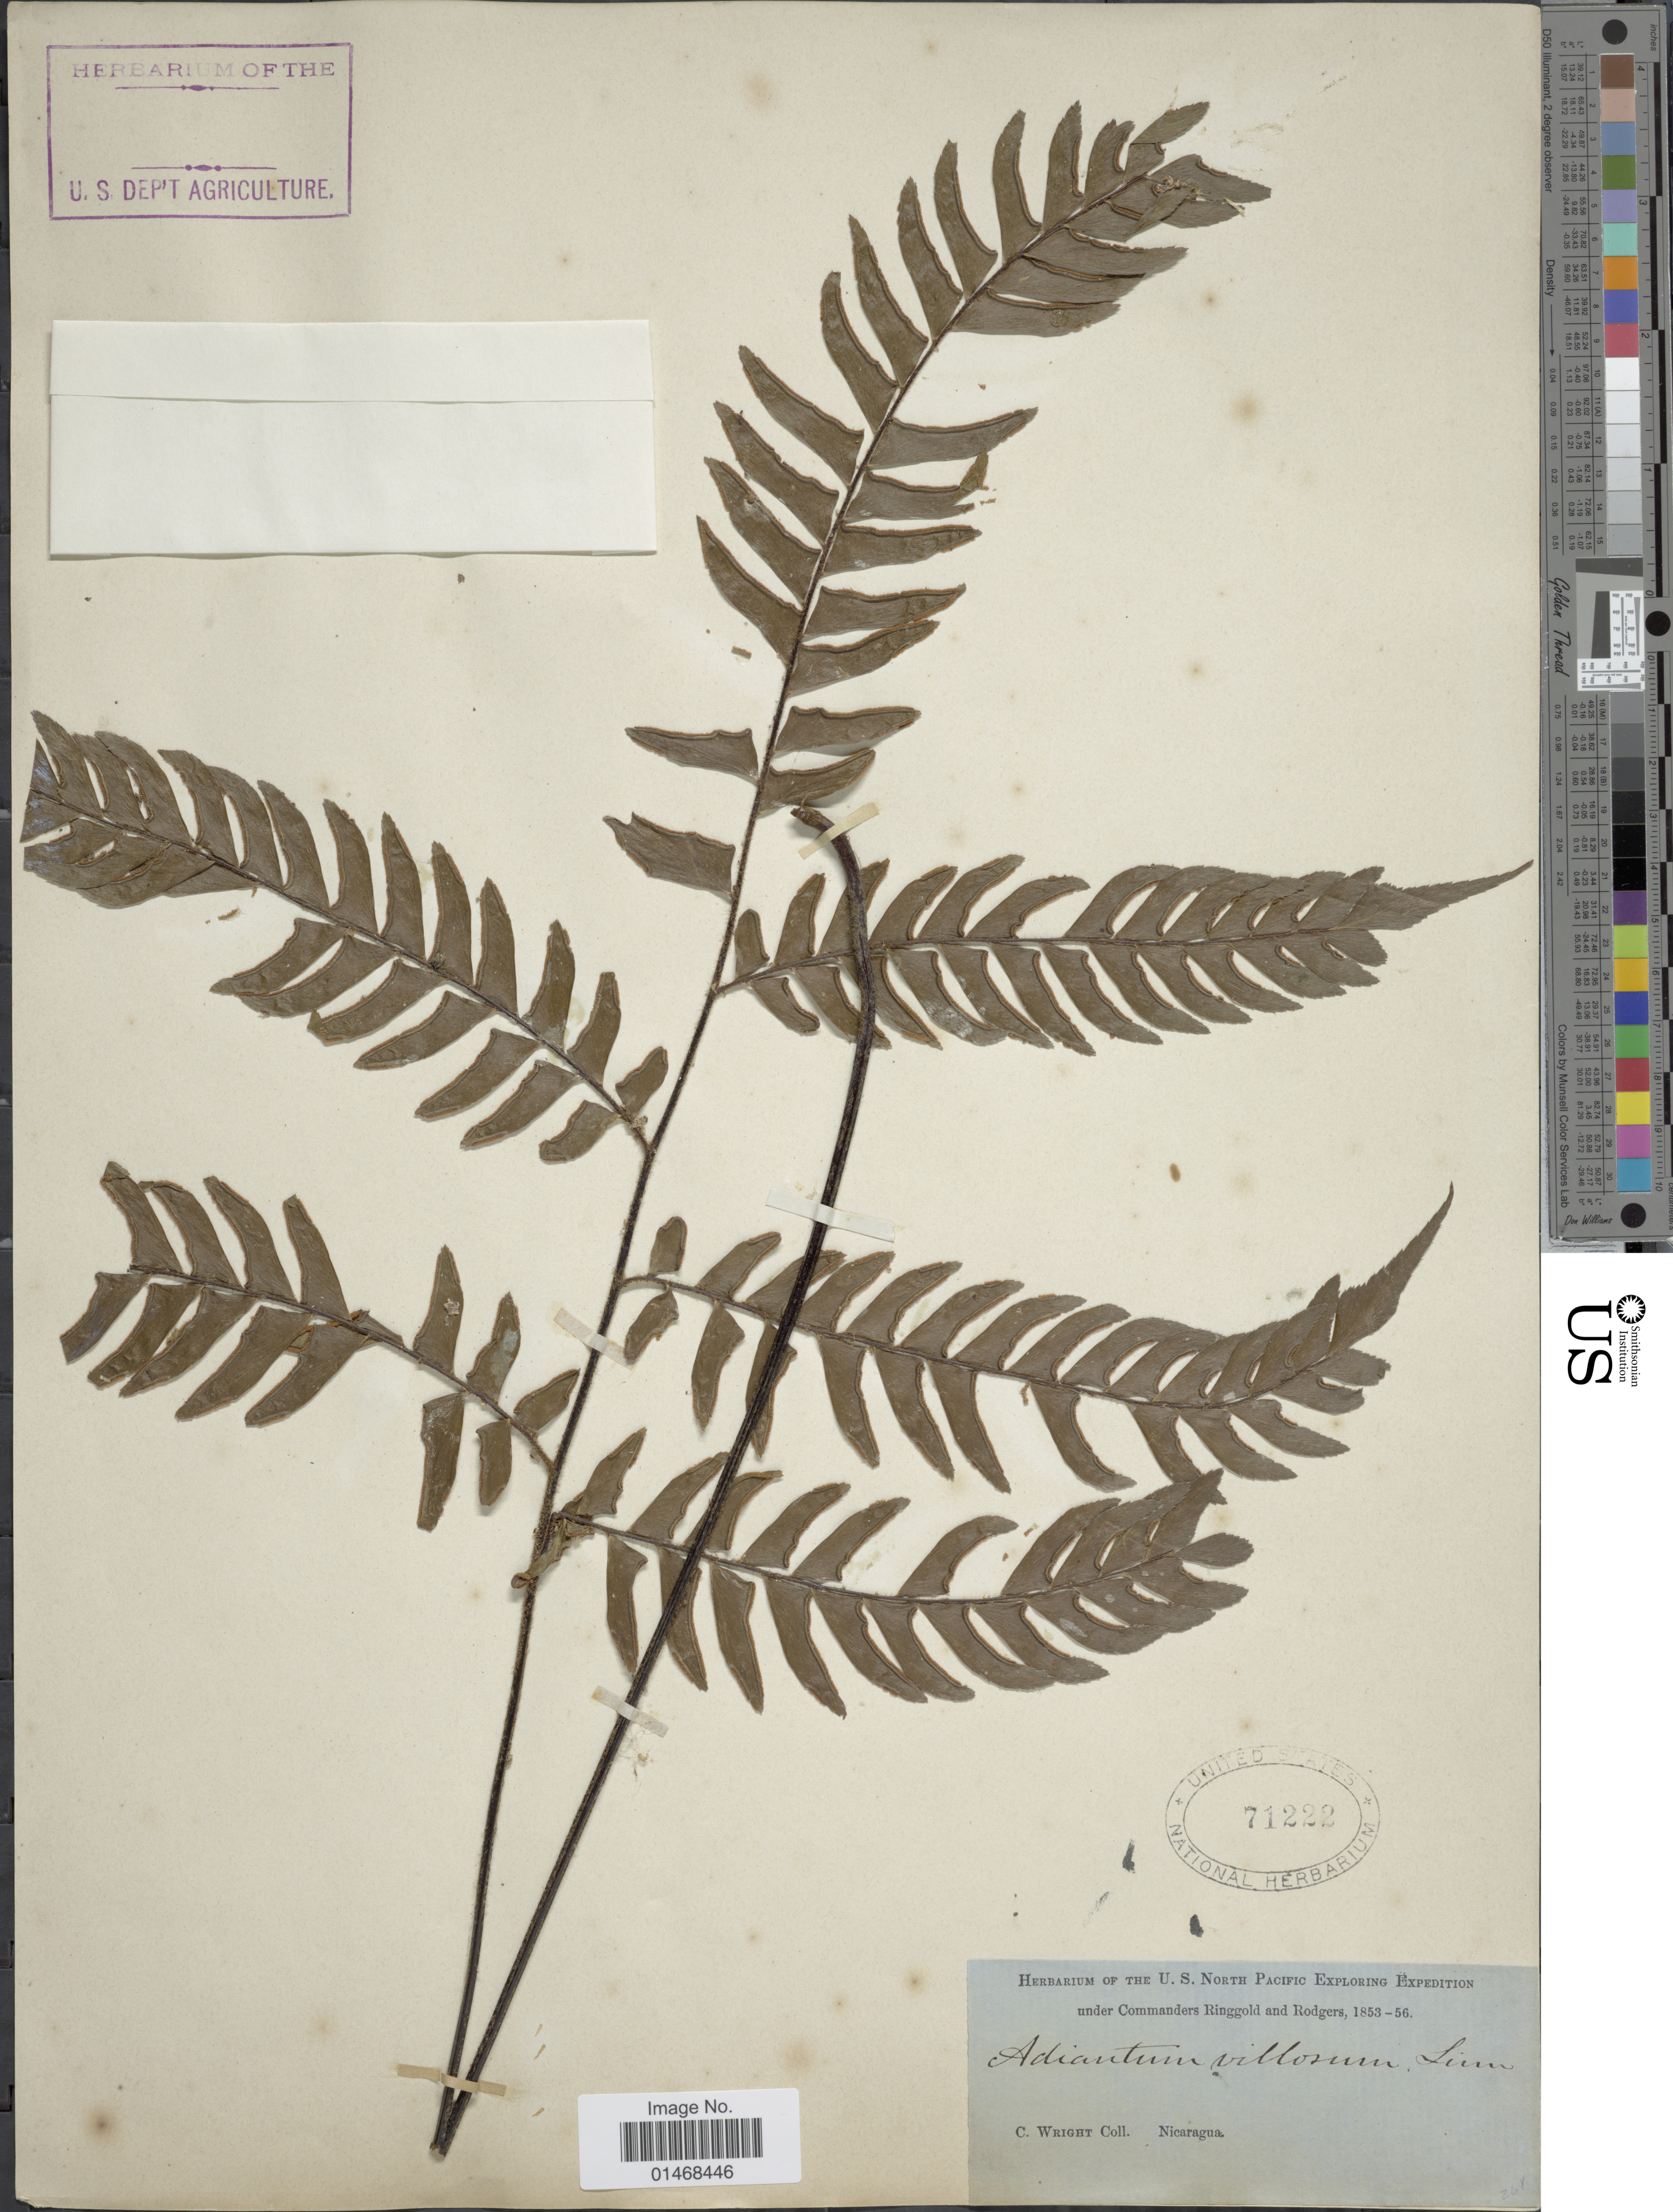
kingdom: Plantae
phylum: Tracheophyta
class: Polypodiopsida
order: Polypodiales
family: Pteridaceae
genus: Adiantum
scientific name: Adiantum villosum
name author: L.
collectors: C. Wright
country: Nicaragua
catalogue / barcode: US 71222